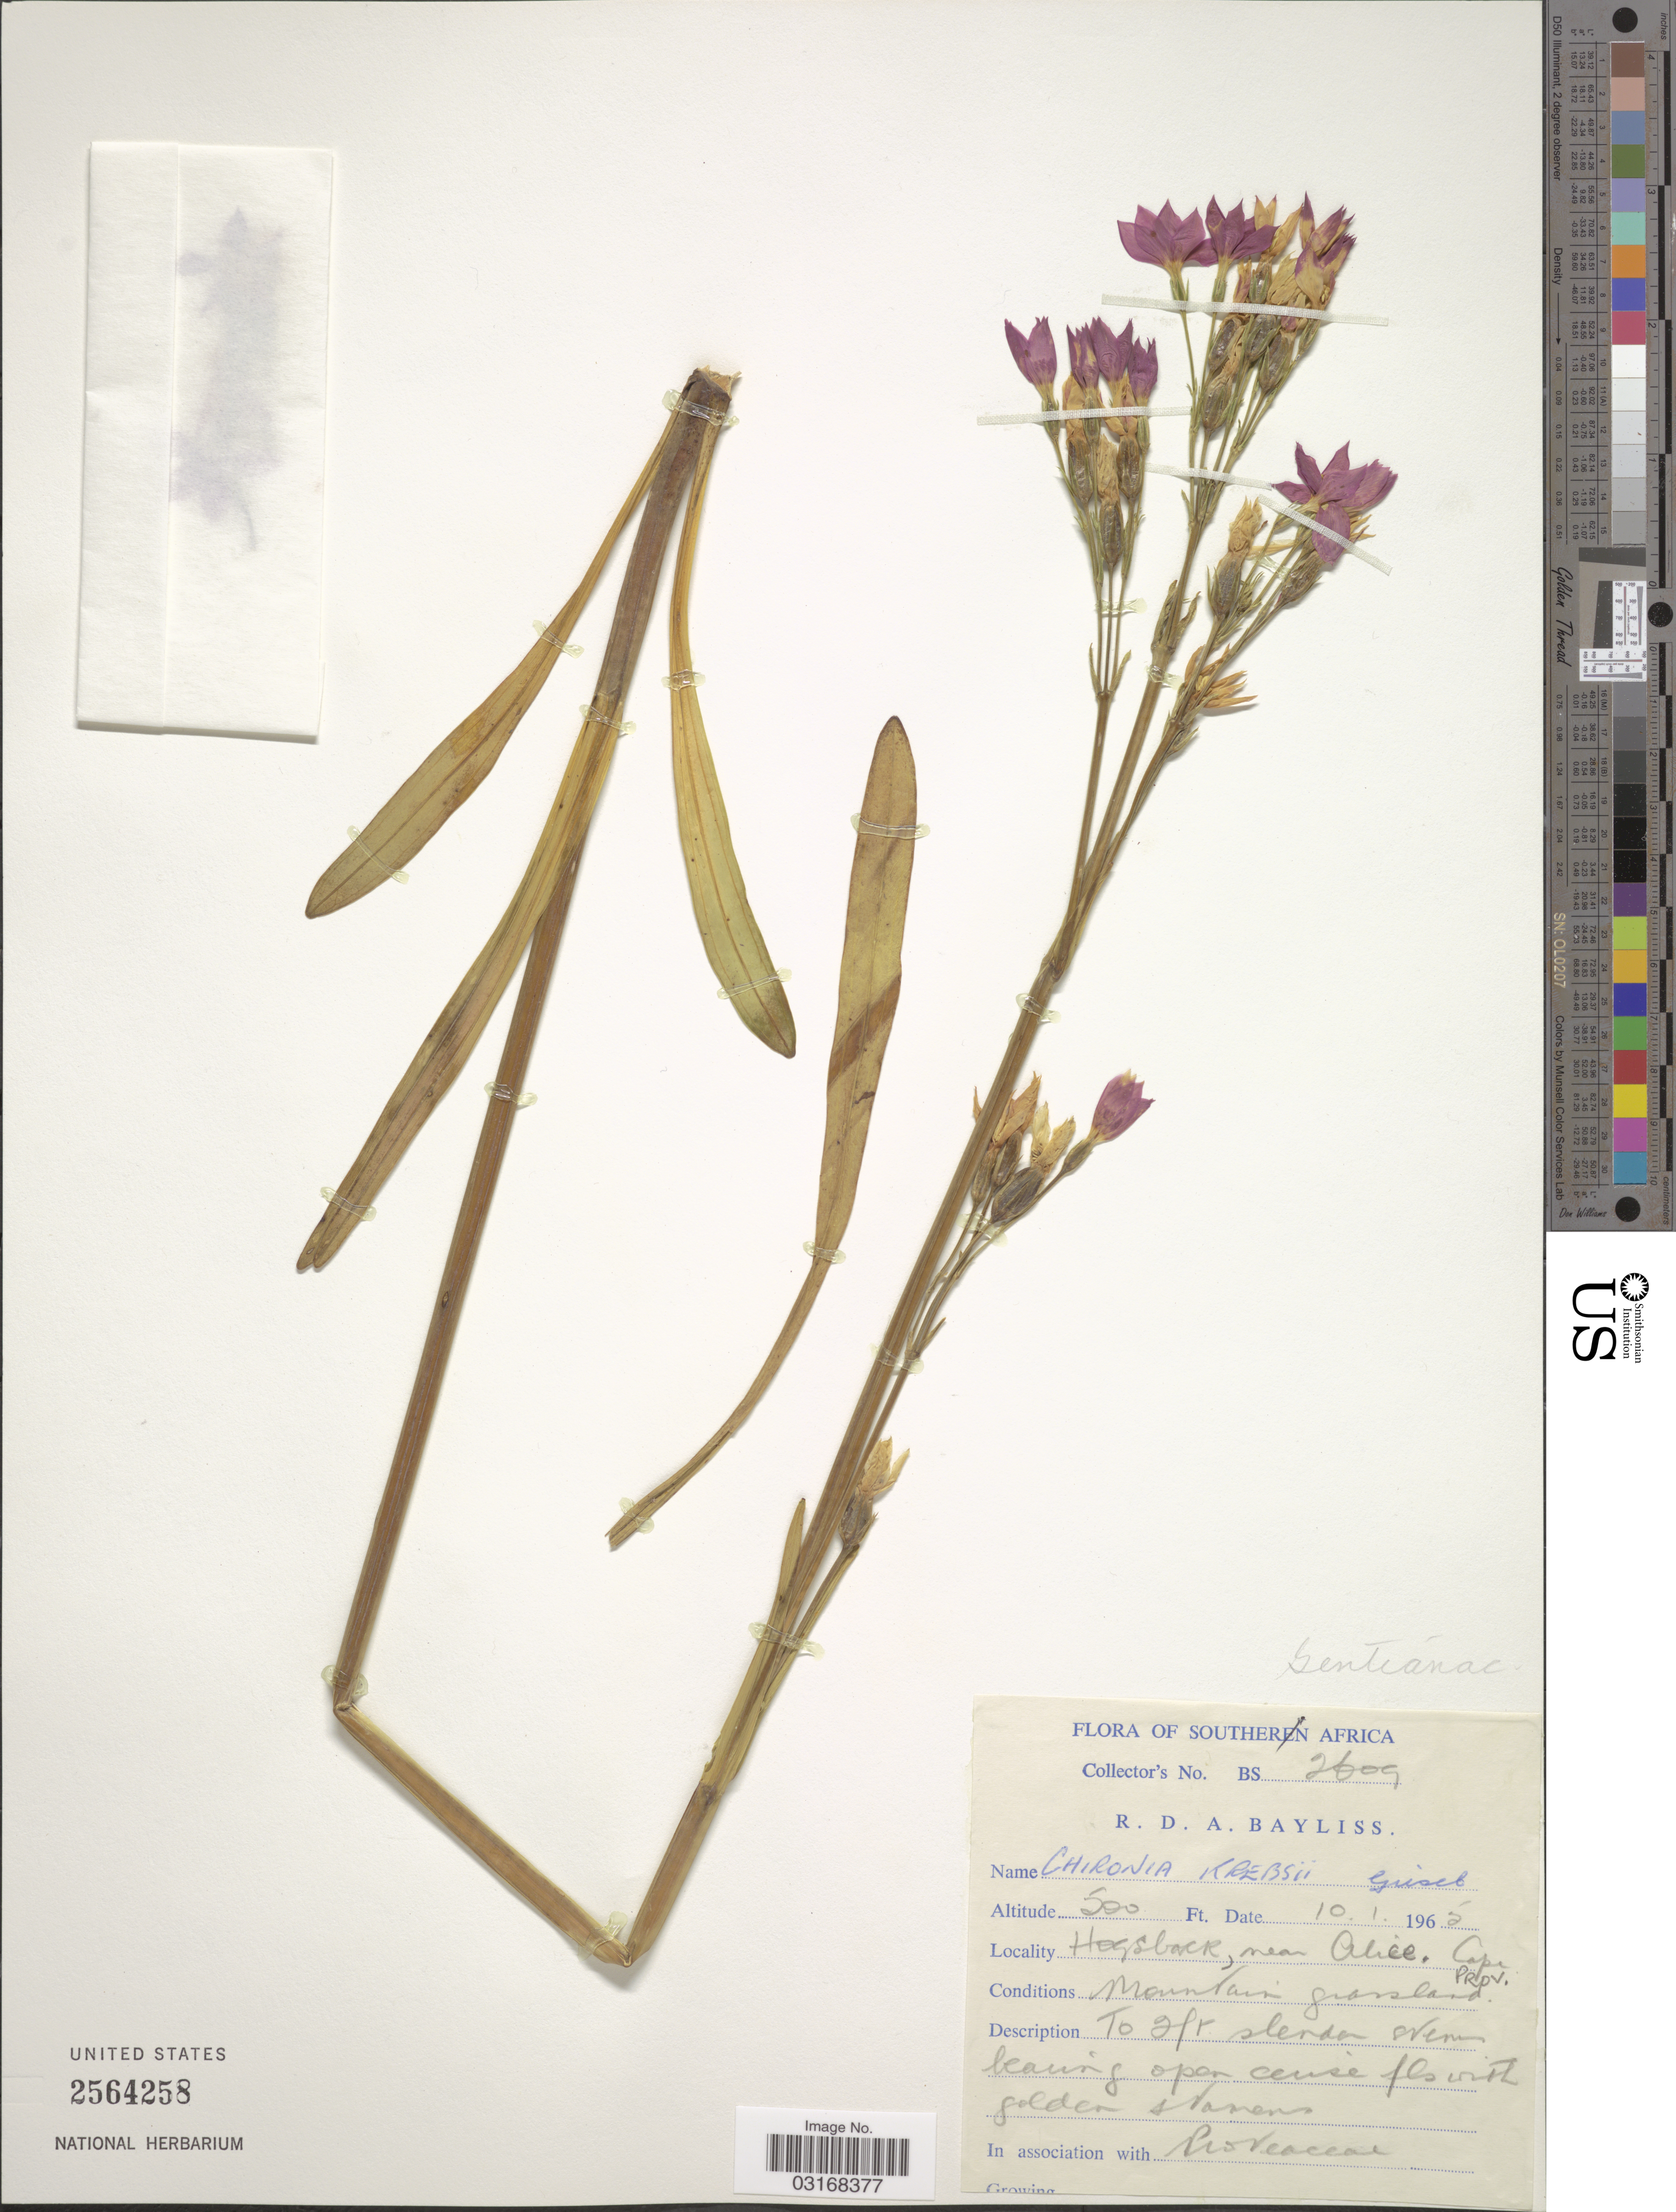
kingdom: Plantae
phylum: Tracheophyta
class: Magnoliopsida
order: Gentianales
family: Gentianaceae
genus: Chironia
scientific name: Chironia krebsii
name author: Griseb.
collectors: R. Bayliss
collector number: BS2609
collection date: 1965-01-10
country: South Africa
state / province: Eastern Cape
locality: Hogsback, near Alice, Cape Prov.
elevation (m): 152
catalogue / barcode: US 2564258